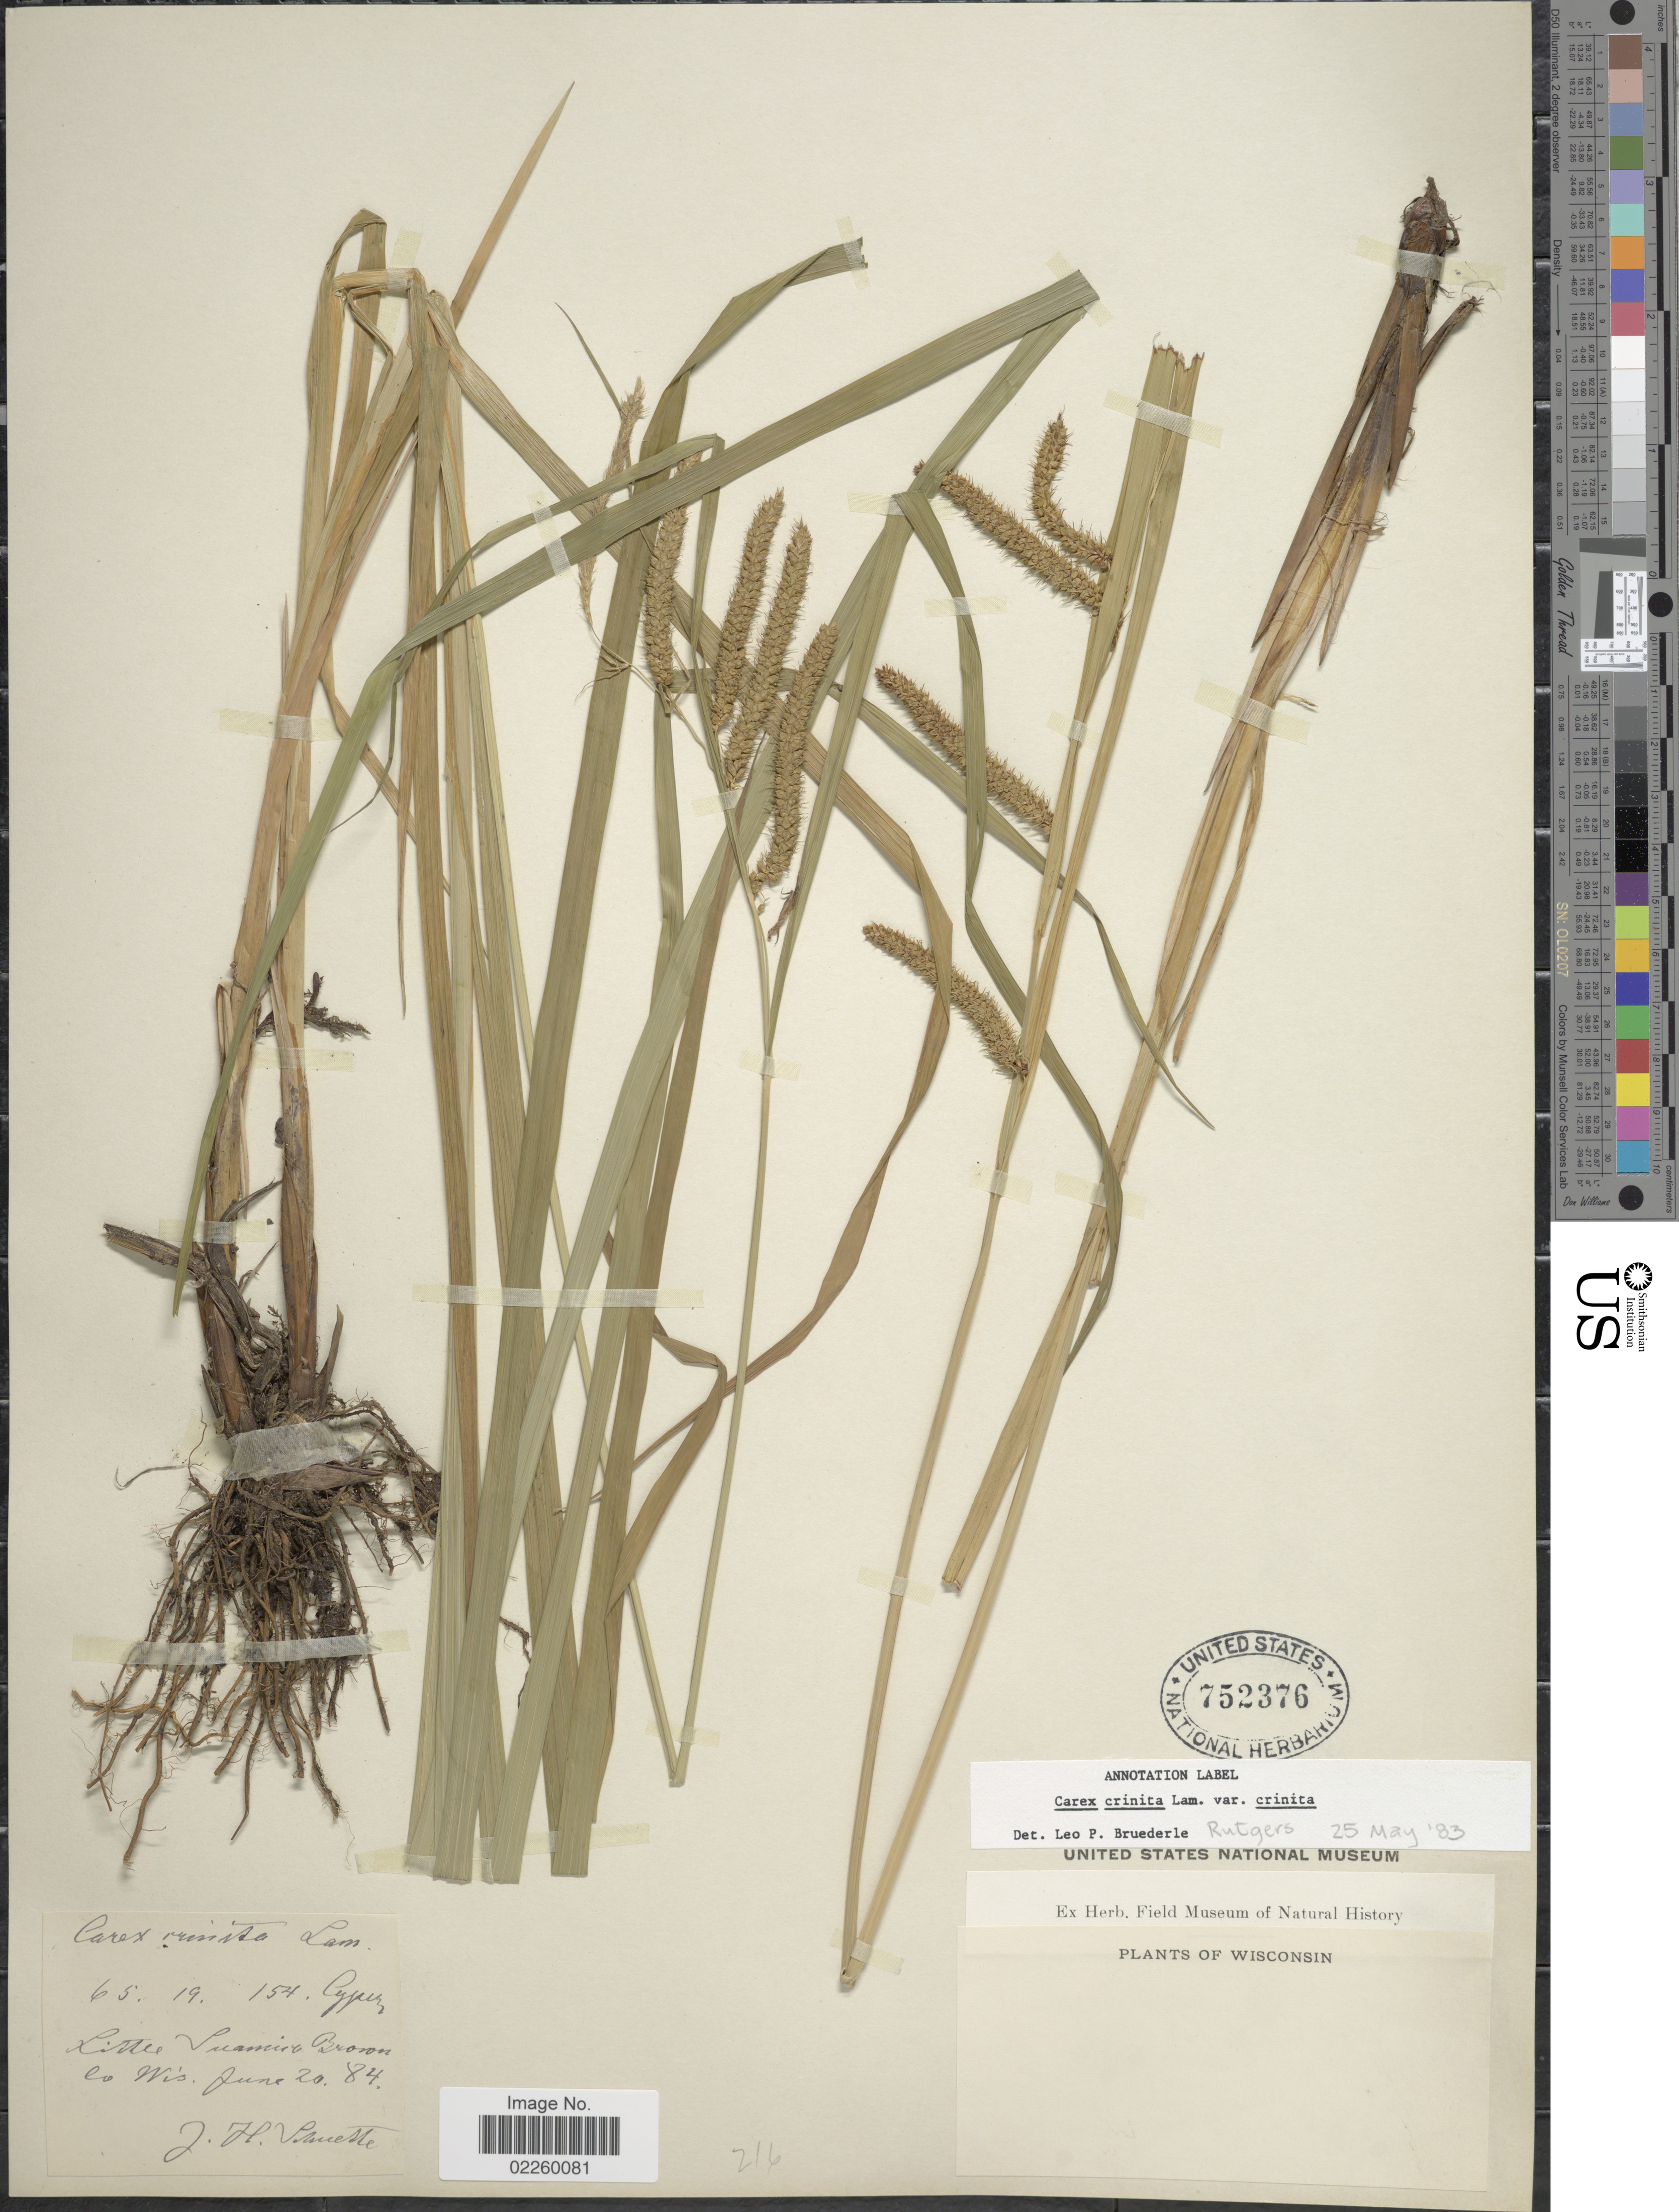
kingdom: Plantae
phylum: Tracheophyta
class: Liliopsida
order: Poales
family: Cyperaceae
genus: Carex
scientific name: Carex crinita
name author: Lam.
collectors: J. H. Schuette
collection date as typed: Transcribed d/m/y: 20/6/84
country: United States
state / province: Wisconsin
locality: Little Suamico Brown Co.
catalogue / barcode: US 752376